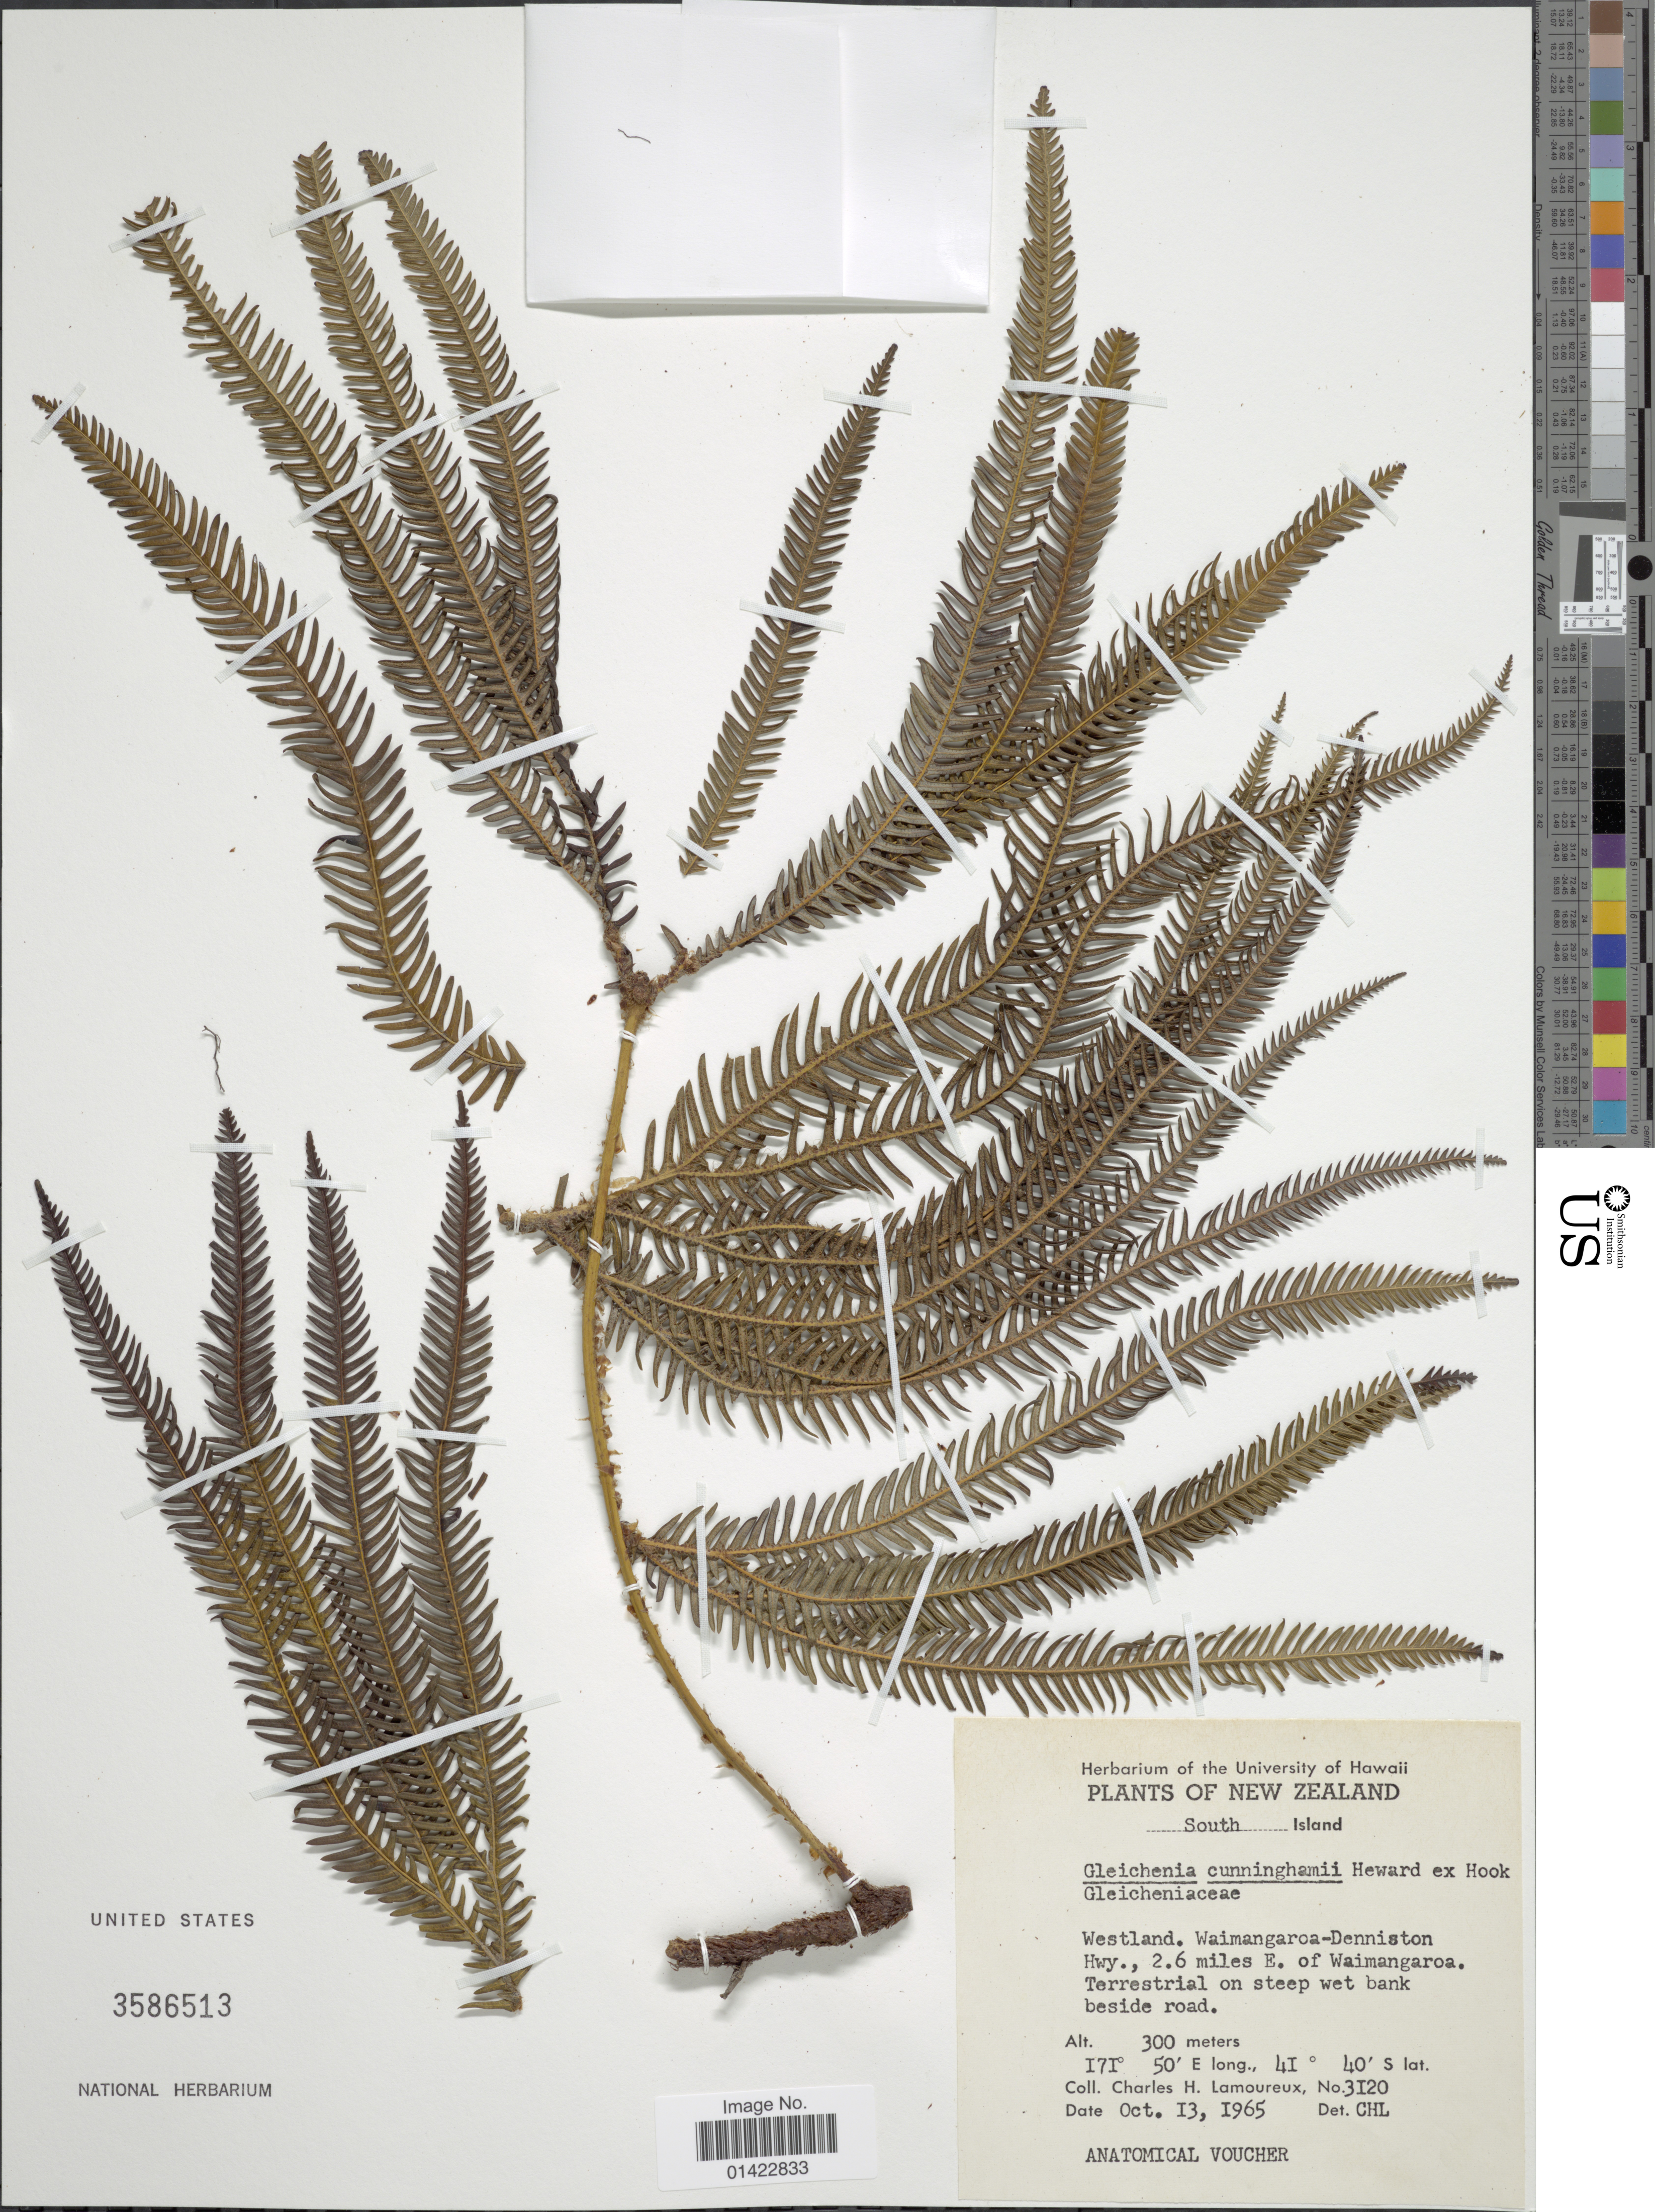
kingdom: Plantae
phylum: Tracheophyta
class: Polypodiopsida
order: Gleicheniales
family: Gleicheniaceae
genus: Sticherus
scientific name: Sticherus cunninghamii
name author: (Heward ex Hook.) Ching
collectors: C. H. Lamoureux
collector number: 3120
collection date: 1965-10-13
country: New Zealand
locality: South Island. Westland. Waimangarao-Denniston Hwy. 2.6 miles E. of Waimangaroa.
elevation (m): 300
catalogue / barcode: US 3586513